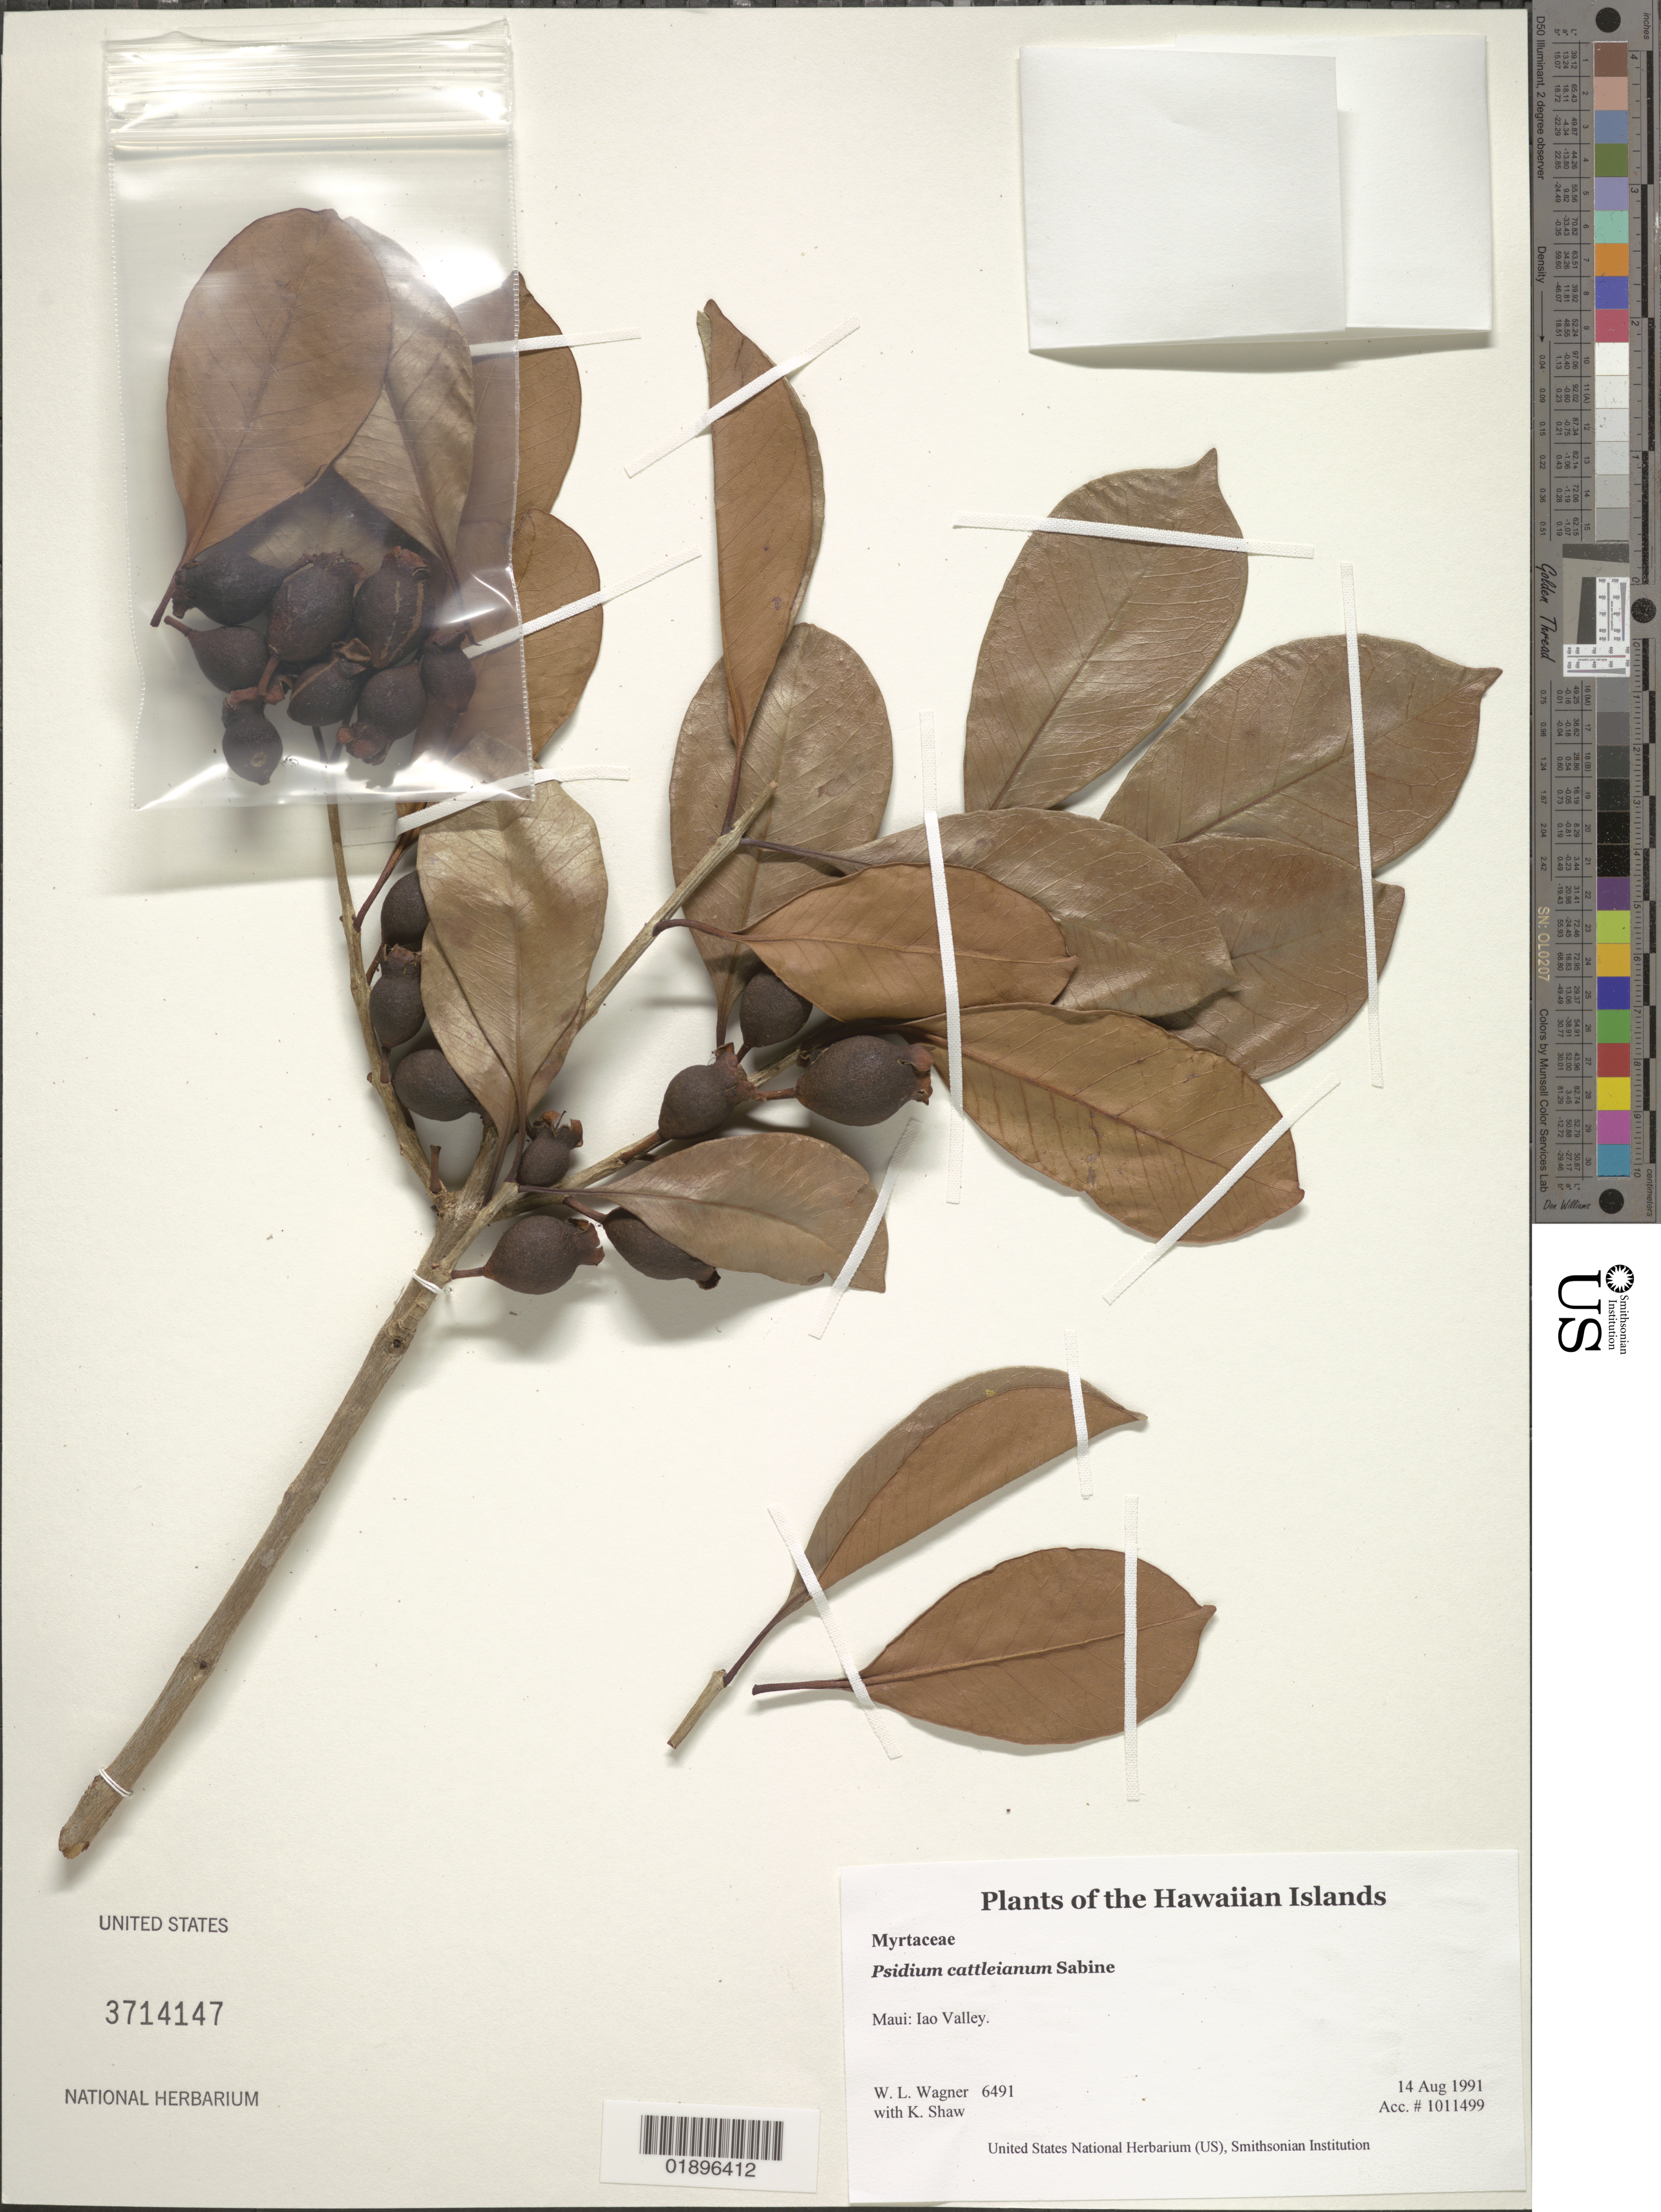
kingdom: Plantae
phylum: Tracheophyta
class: Magnoliopsida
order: Myrtales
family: Myrtaceae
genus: Psidium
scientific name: Psidium cattleyanum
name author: Sabine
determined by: Wagner, W. L., (BOT), Smithsonian Institution - National Museum of Natural History (UNITED STATES)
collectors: W. L. Wagner & K. Shaw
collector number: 6491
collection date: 1991-08-14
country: United States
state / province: Hawaii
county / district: Maui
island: Maui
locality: Iao Valley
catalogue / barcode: US 3714147